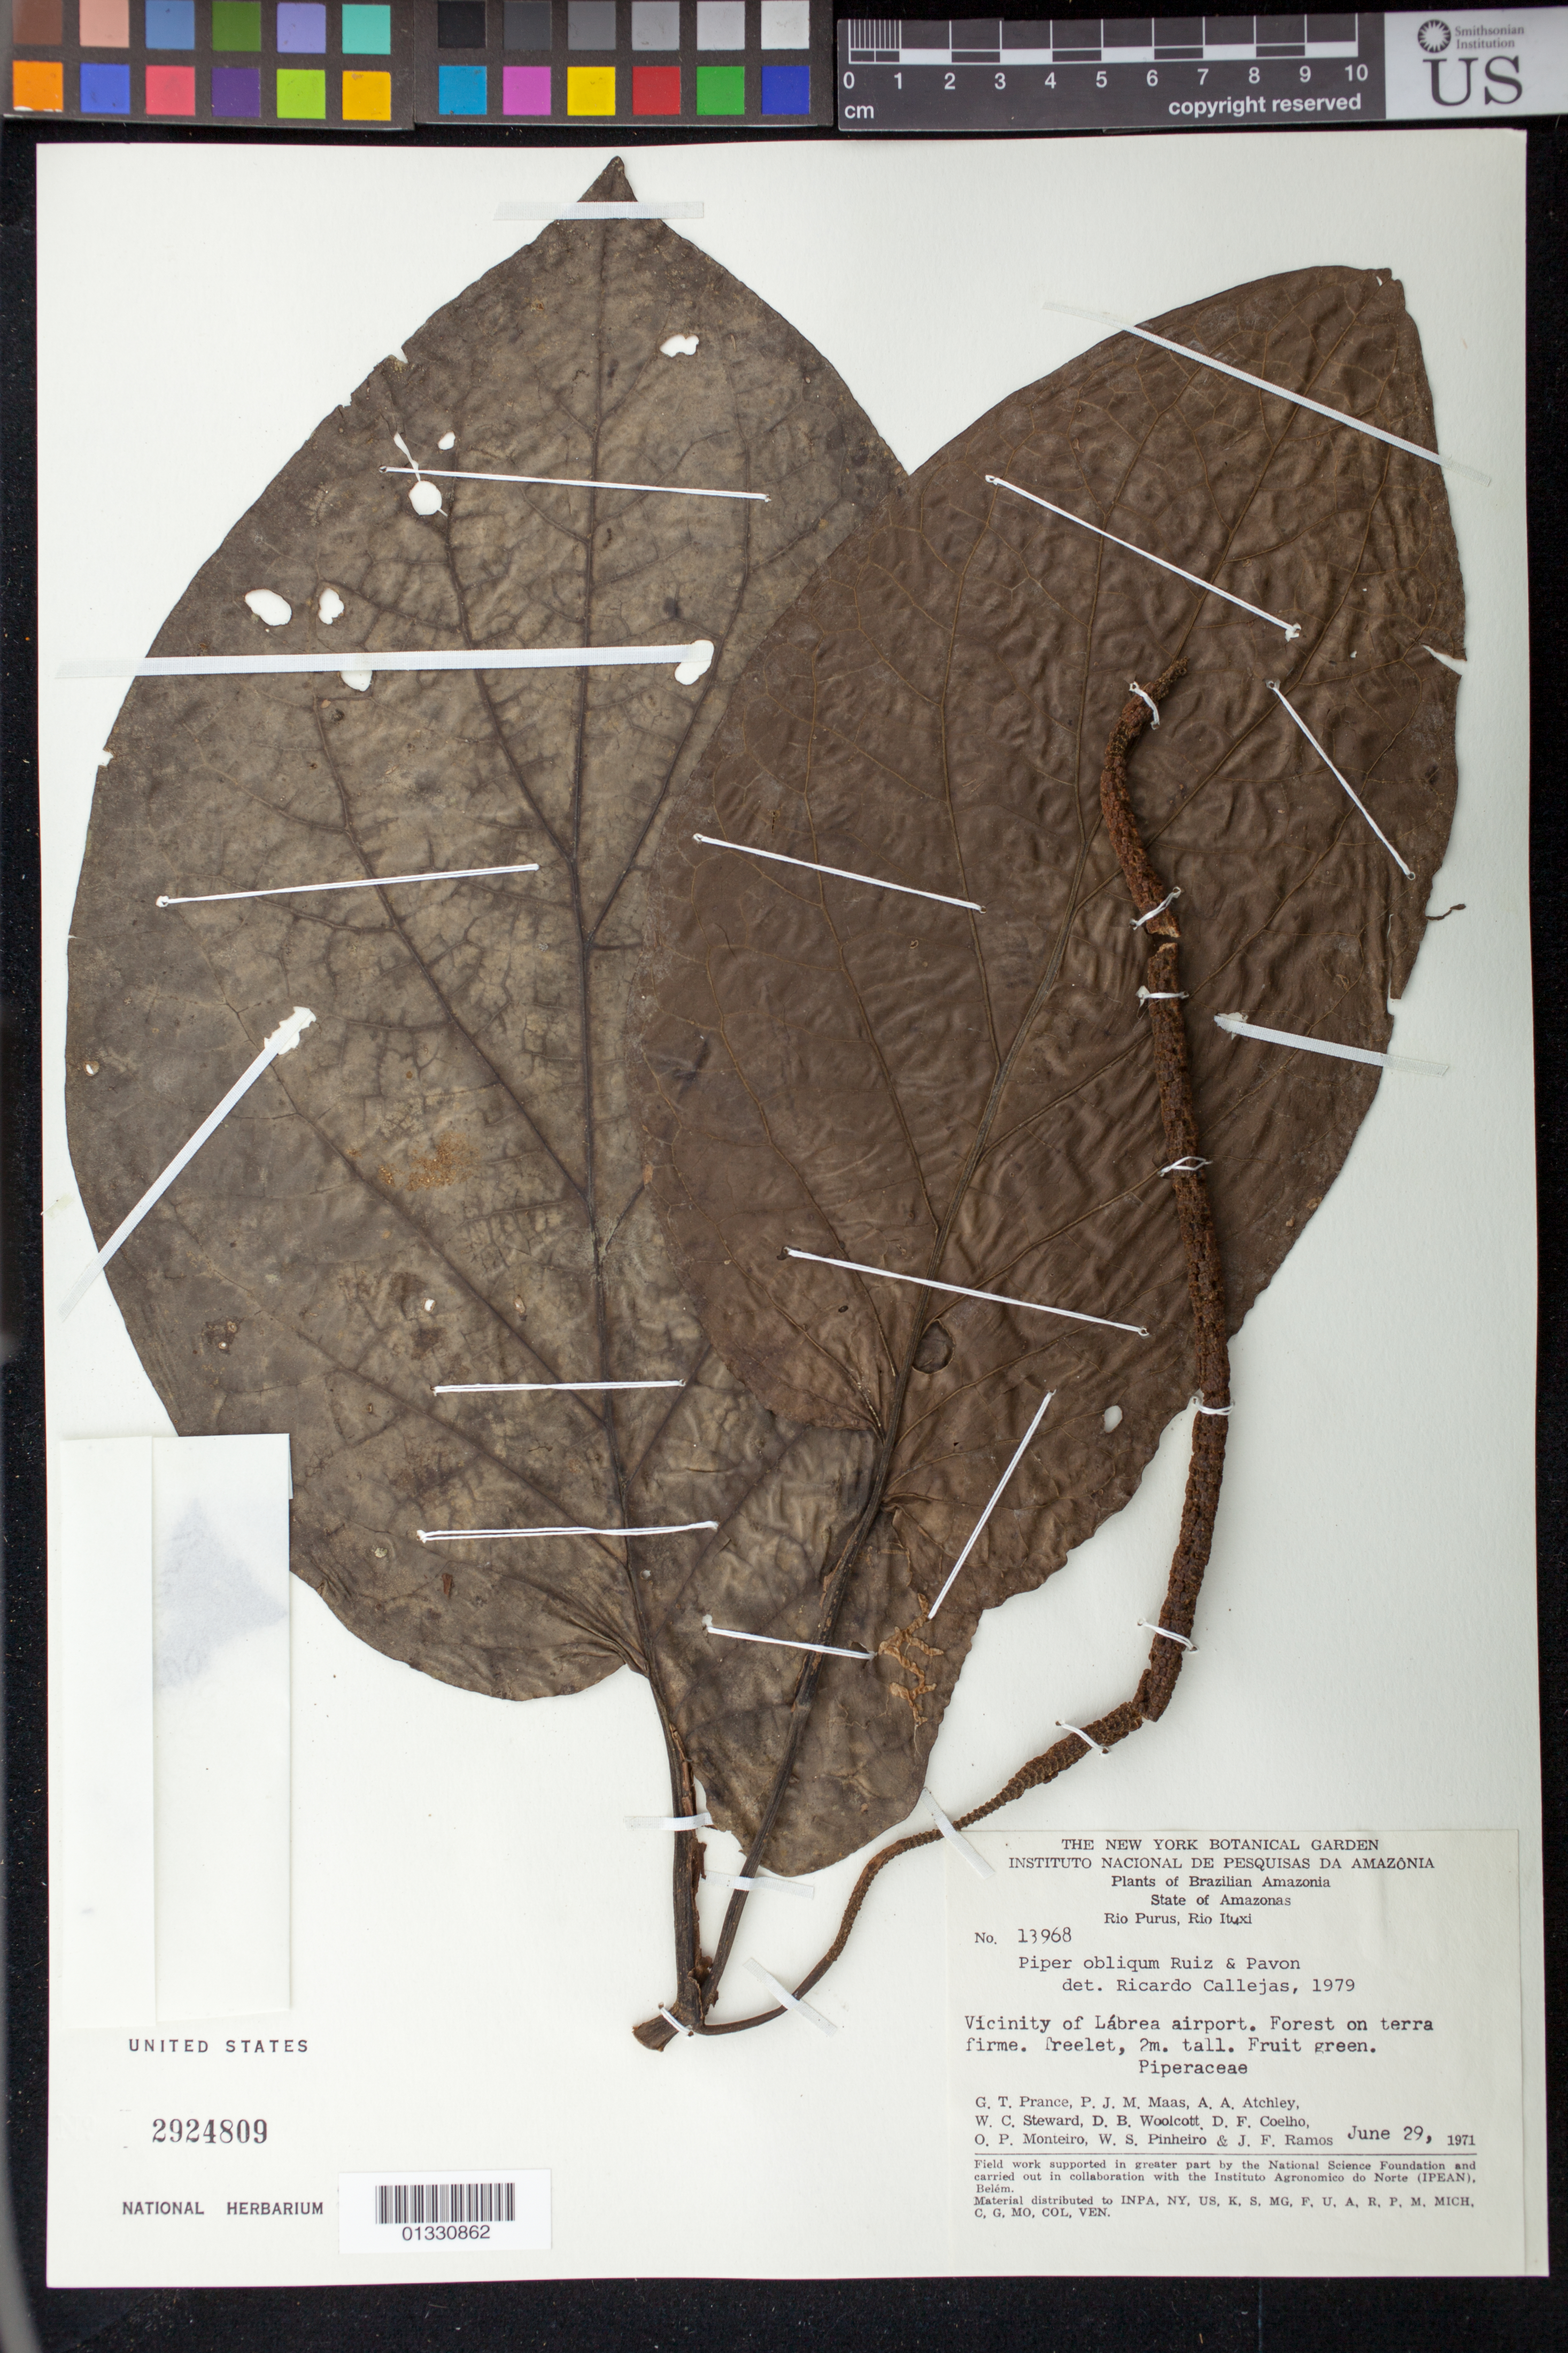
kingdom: Plantae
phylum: Tracheophyta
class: Magnoliopsida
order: Piperales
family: Piperaceae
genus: Piper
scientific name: Piper obliquum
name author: Ruiz & Pav.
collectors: G. T. Prance et al.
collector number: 13968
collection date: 1971-06-29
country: Brazil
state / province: Amazonas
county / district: Lábrea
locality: Rio Purus, Rio Ituxi. Vicinity of Lábrea airport. Vicinity of Lábrea airport.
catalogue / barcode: US 2924809